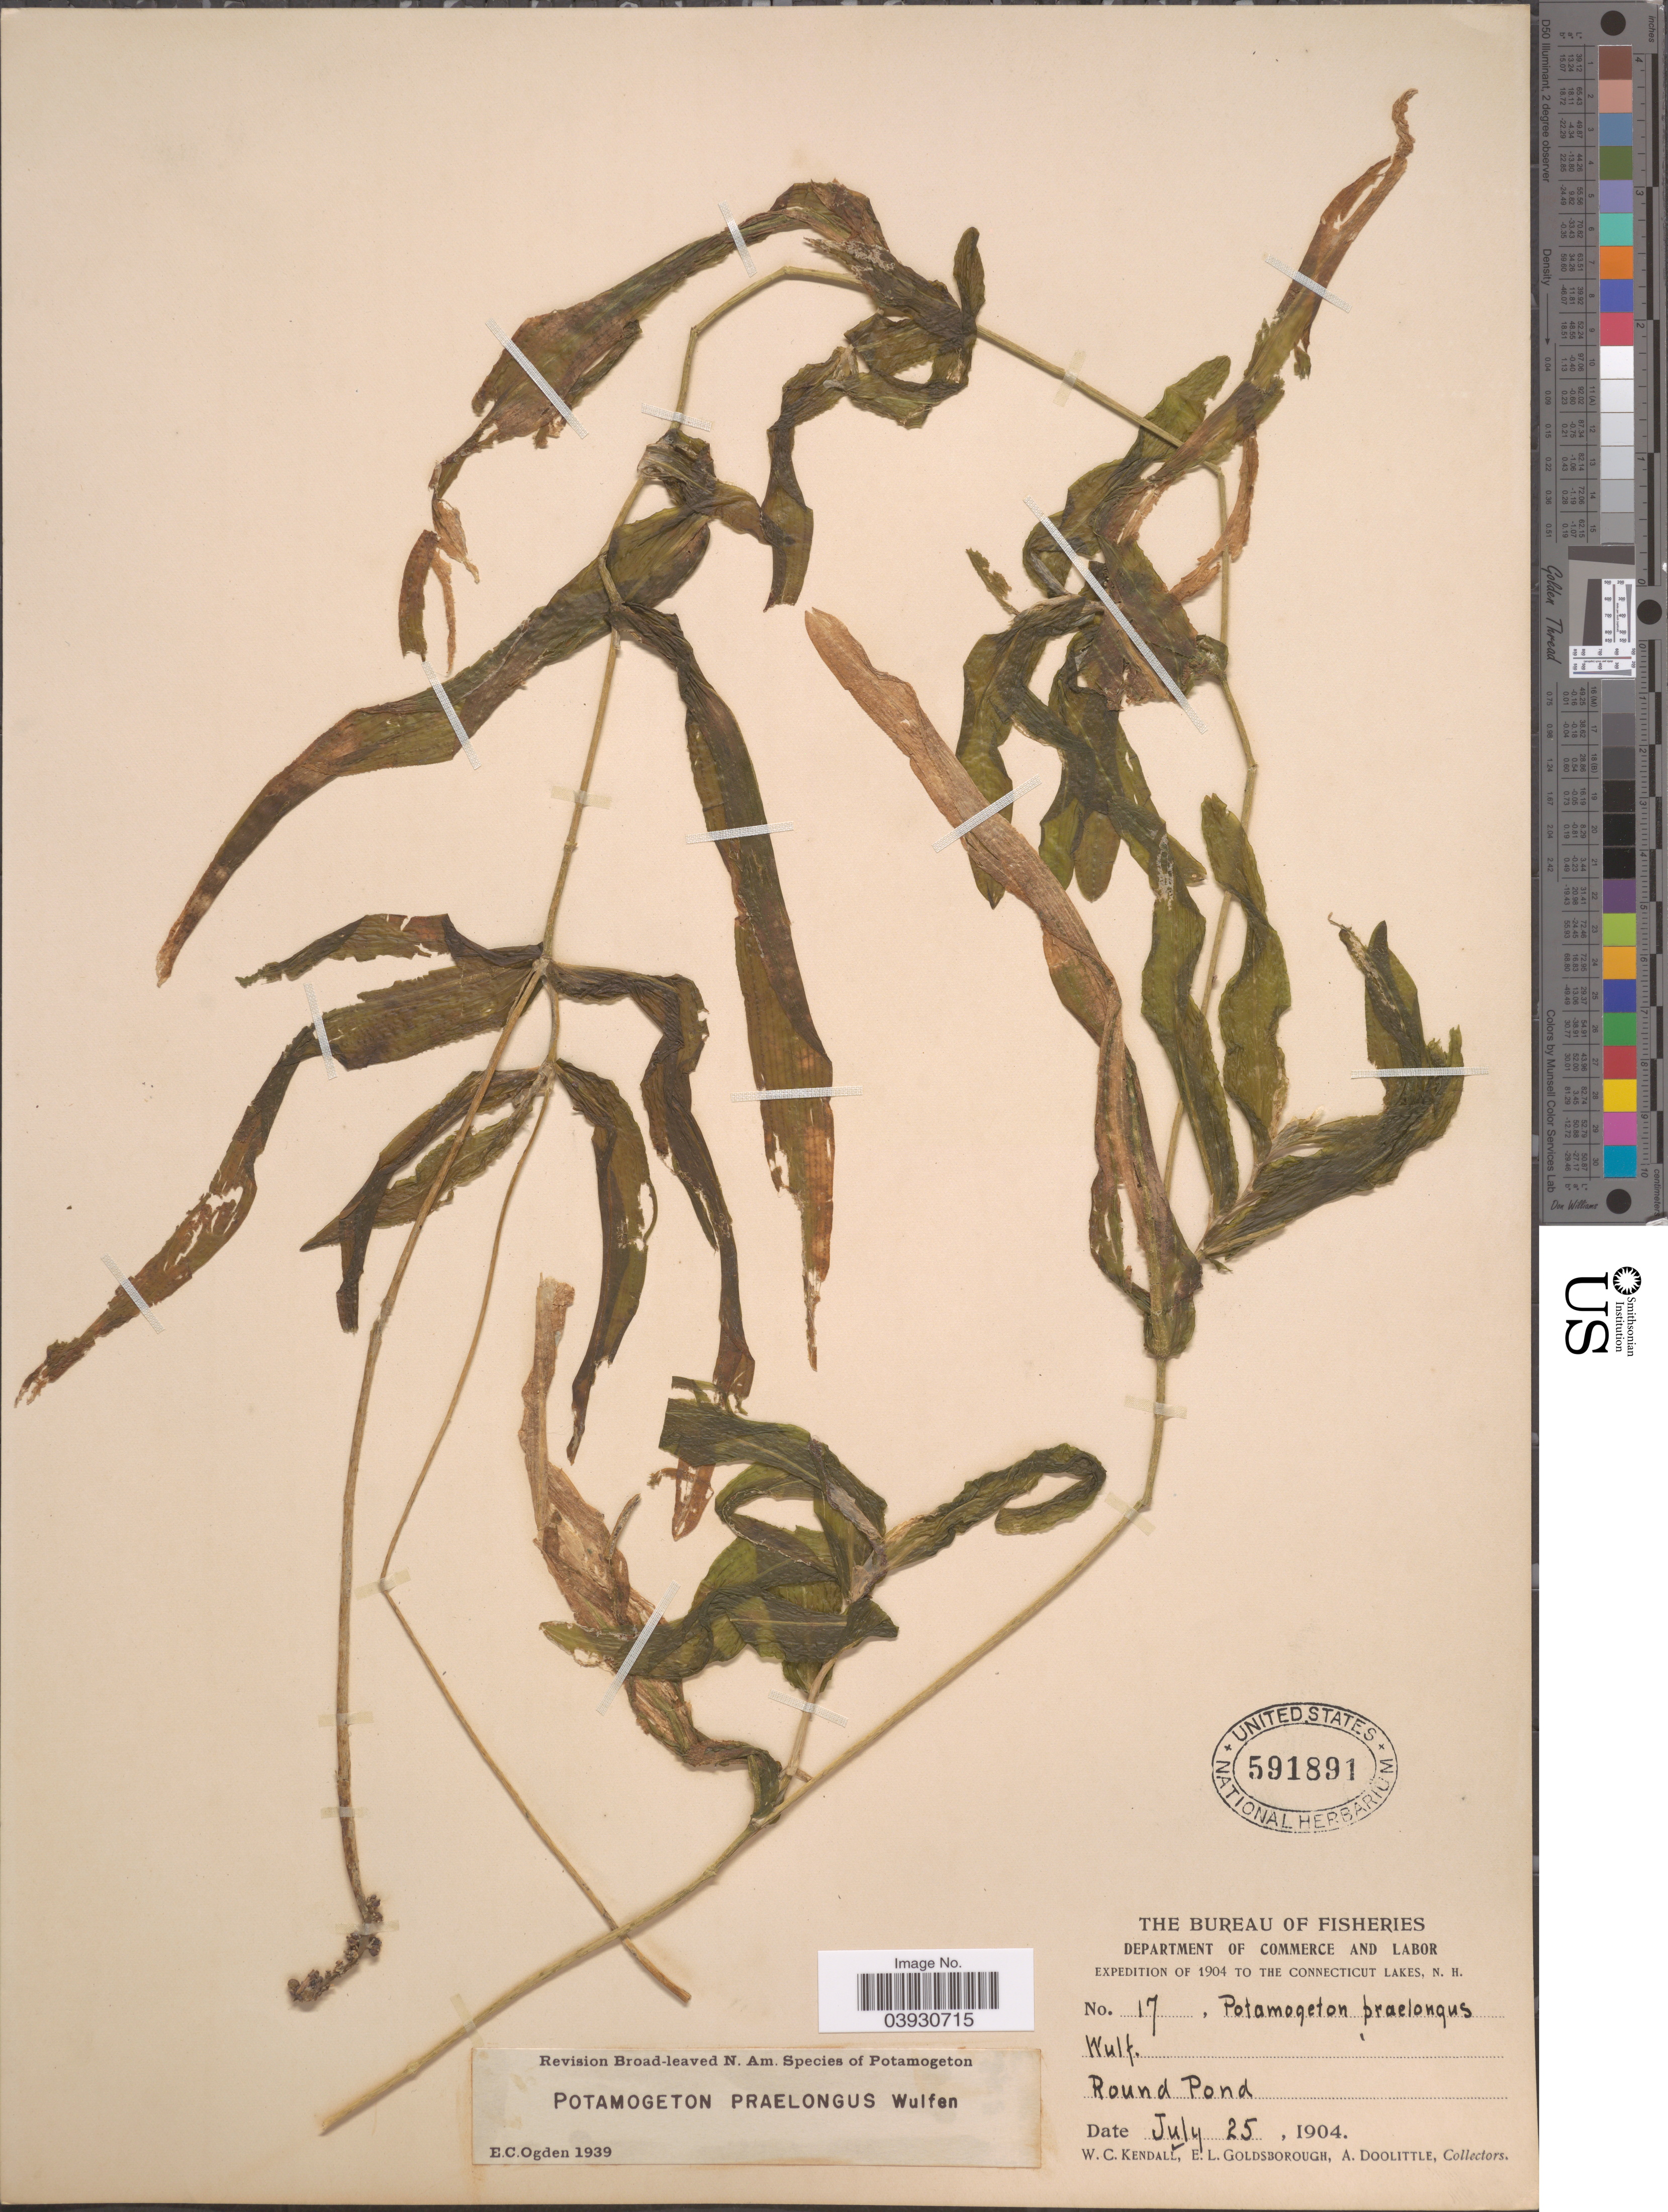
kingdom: Plantae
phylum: Tracheophyta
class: Liliopsida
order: Alismatales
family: Potamogetonaceae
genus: Potamogeton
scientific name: Potamogeton praelongus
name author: Wulfen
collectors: W. Kendall, E. Goldsborough & A. Doolittle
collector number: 17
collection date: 1904-07-25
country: United States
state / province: New Hampshire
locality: The Connecticut Lakes. Round Pond.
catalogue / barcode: US 591891